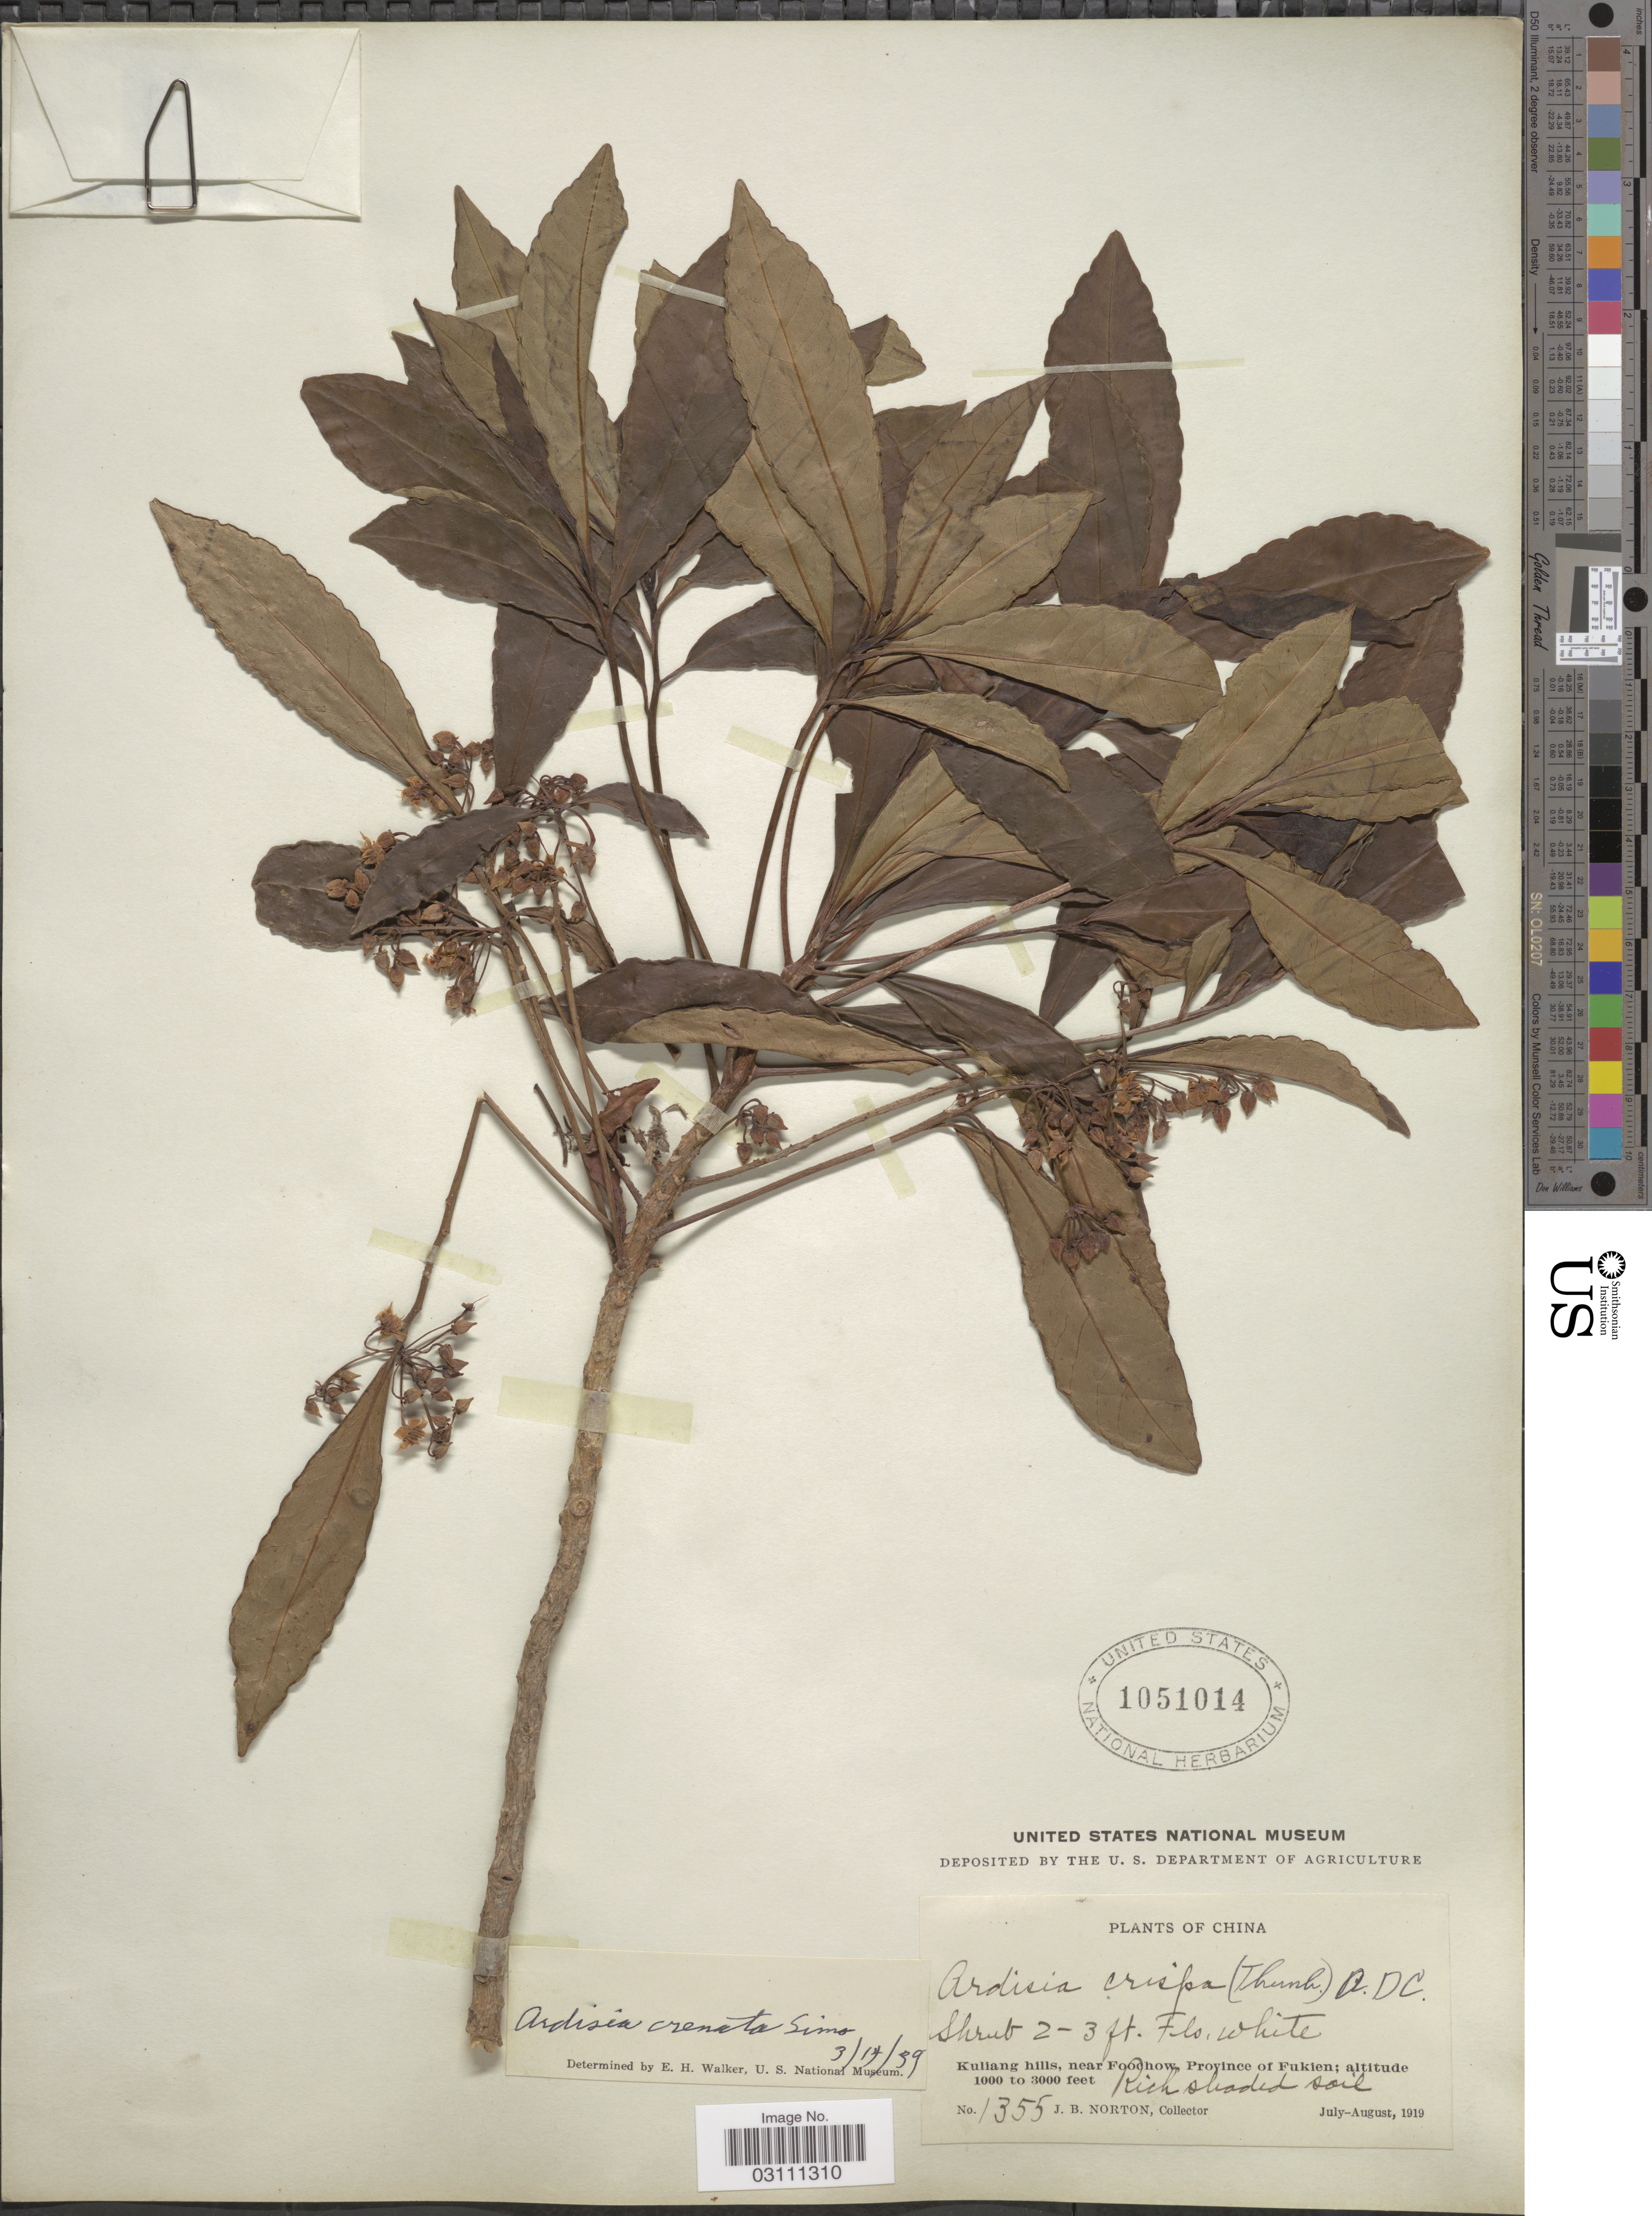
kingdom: Plantae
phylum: Tracheophyta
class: Magnoliopsida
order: Ericales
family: Primulaceae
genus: Ardisia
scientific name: Ardisia crenata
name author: Sims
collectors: J. Norton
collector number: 1355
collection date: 1919-07/1919-08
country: China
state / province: Fujian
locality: Kuliang hills, near Foochow, Province of Fukien.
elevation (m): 305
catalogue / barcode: US 1051014